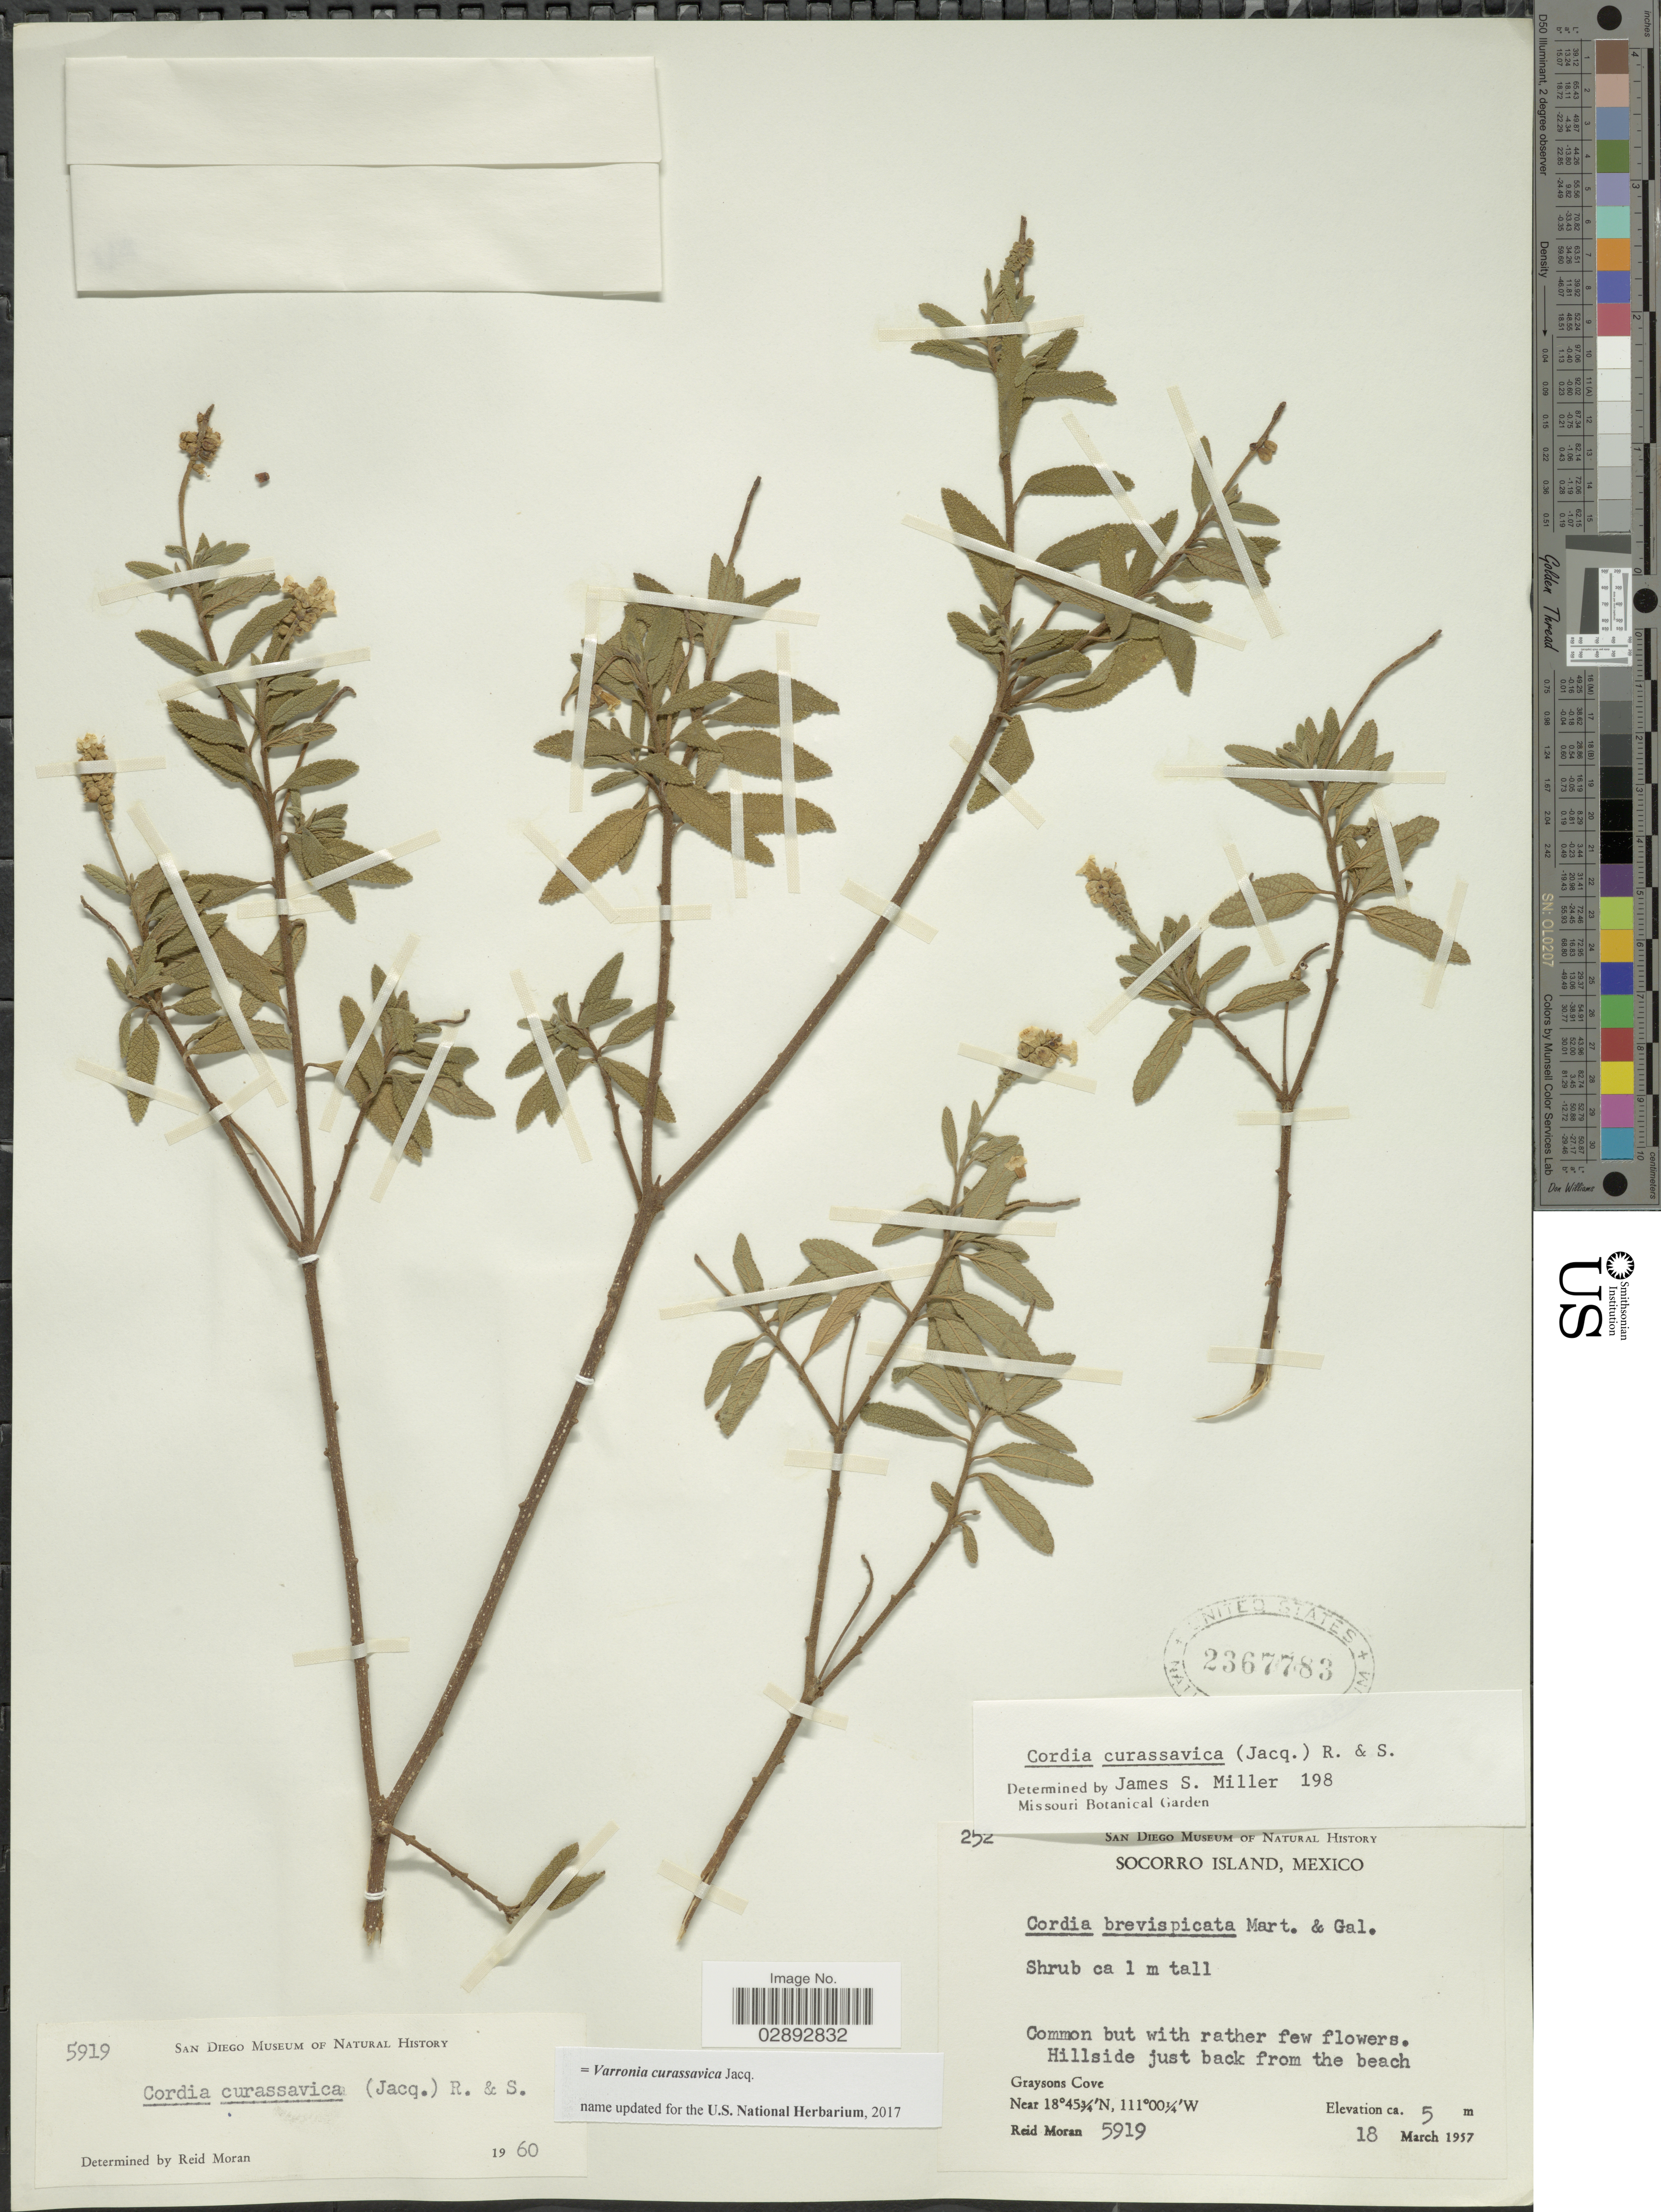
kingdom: Plantae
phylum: Tracheophyta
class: Magnoliopsida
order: Boraginales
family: Cordiaceae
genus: Varronia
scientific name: Varronia curassavica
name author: Jacq.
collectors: R. Moran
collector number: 5919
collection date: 1957-03-18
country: Mexico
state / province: Colima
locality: Socorro Island. Hillside just back from the beach Graysons Cove.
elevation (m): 5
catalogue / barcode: US 2367783